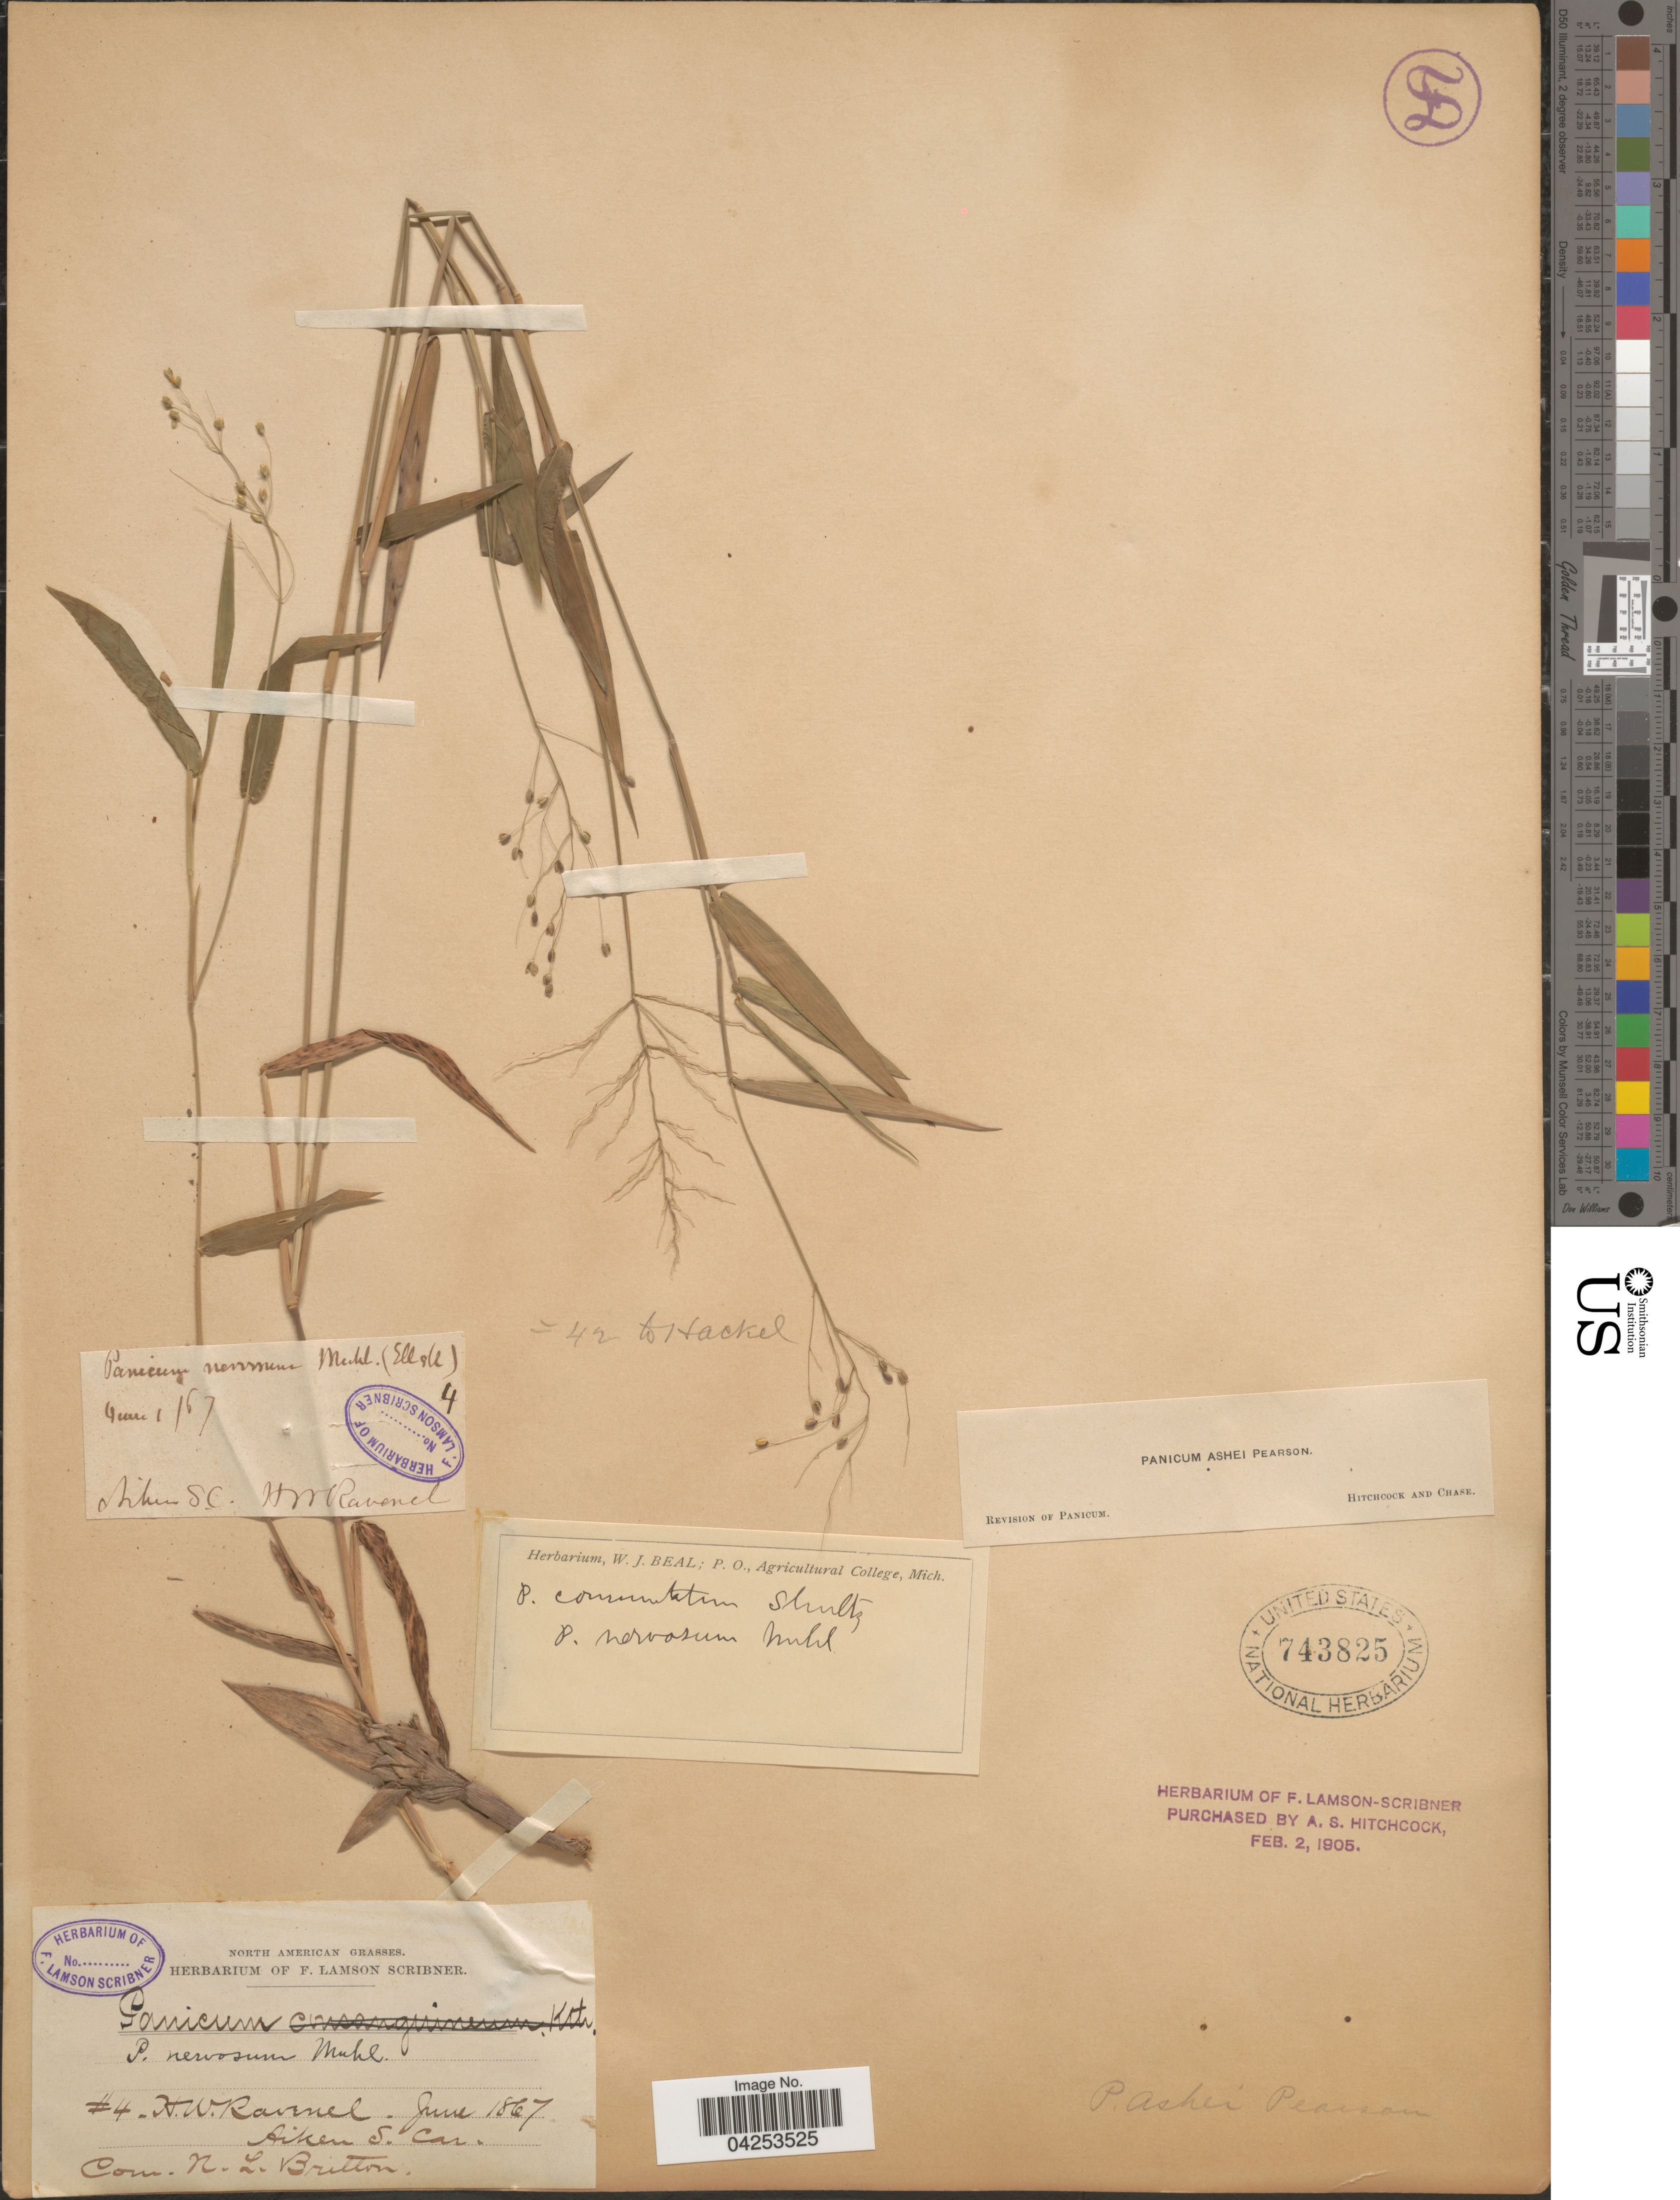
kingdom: Plantae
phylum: Tracheophyta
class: Liliopsida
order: Poales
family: Poaceae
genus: Dichanthelium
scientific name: Dichanthelium commutatum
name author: (Schult.) Gould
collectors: H. Ravenel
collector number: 4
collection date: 1867-06-01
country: United States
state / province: South Carolina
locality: Aiken.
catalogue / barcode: US 743825